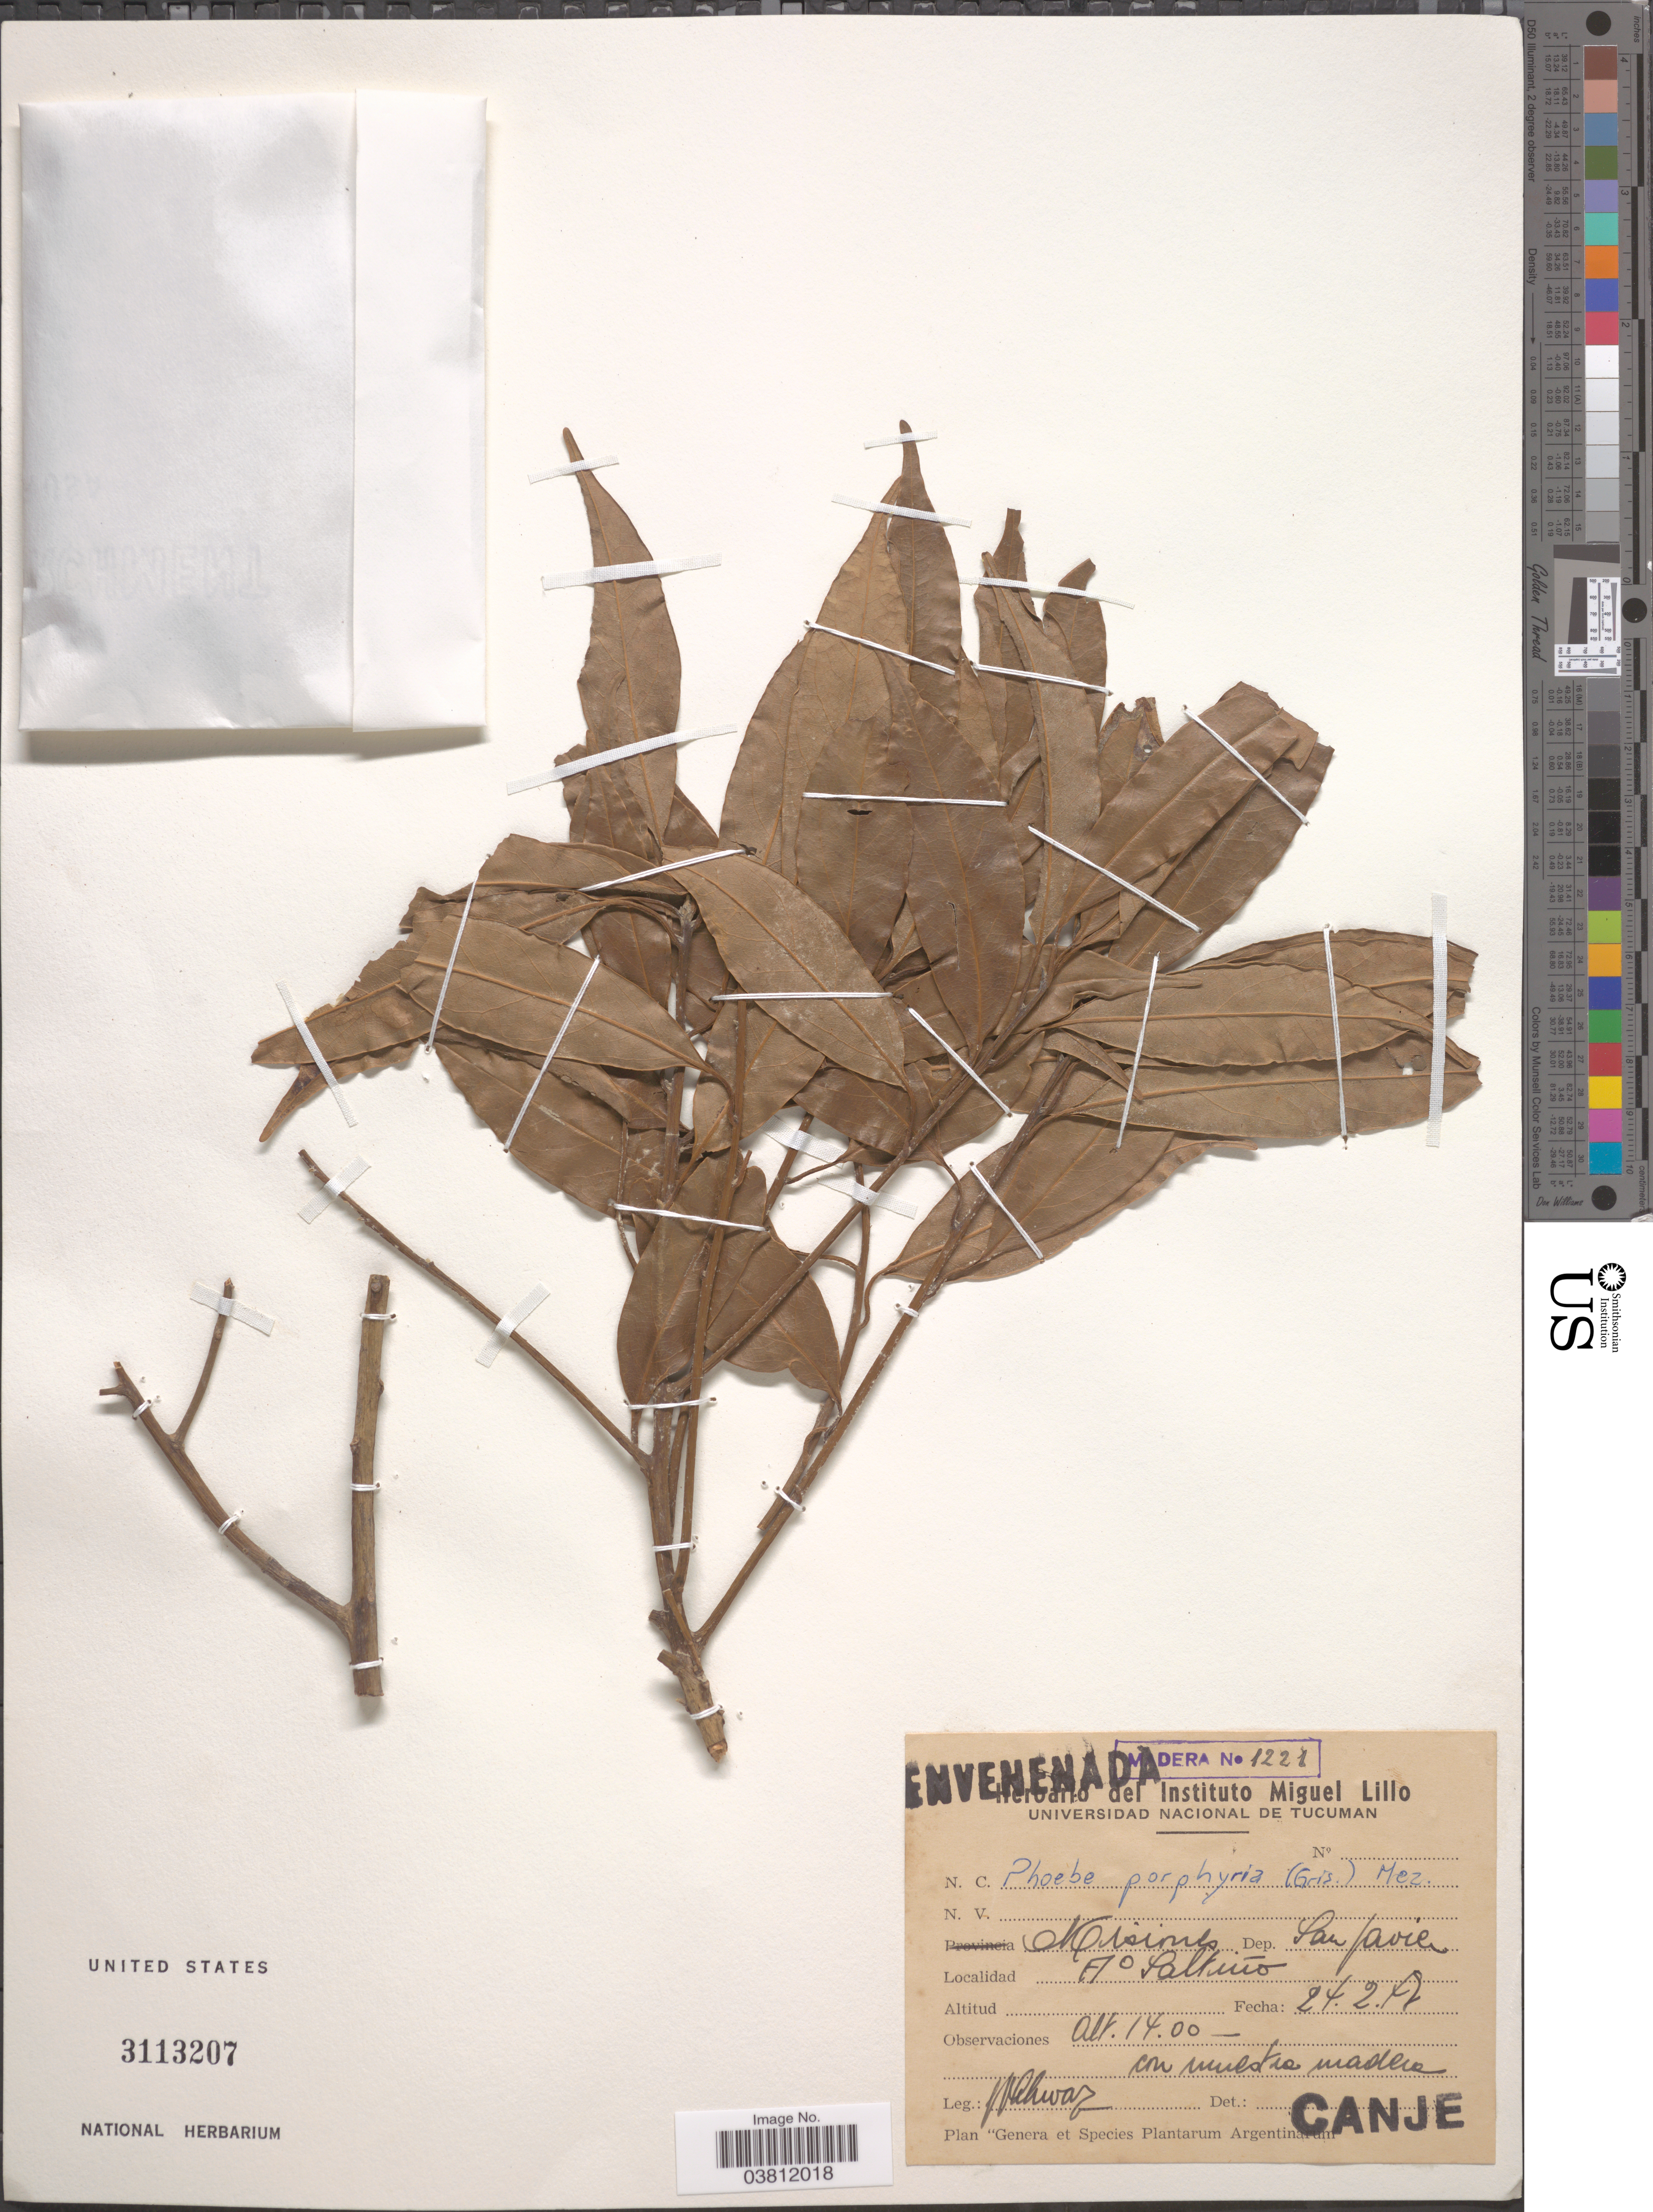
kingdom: Plantae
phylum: Tracheophyta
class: Magnoliopsida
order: Laurales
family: Lauraceae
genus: Phoebe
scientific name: Phoebe porphyria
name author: (Griseb.) Mez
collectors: G. J. Schwarz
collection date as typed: Transcribed d/m/y: 24/2/48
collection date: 1948-02-24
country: Argentina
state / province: Misiones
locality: Dep. San Javier. El Saltiño.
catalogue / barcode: US 3113207